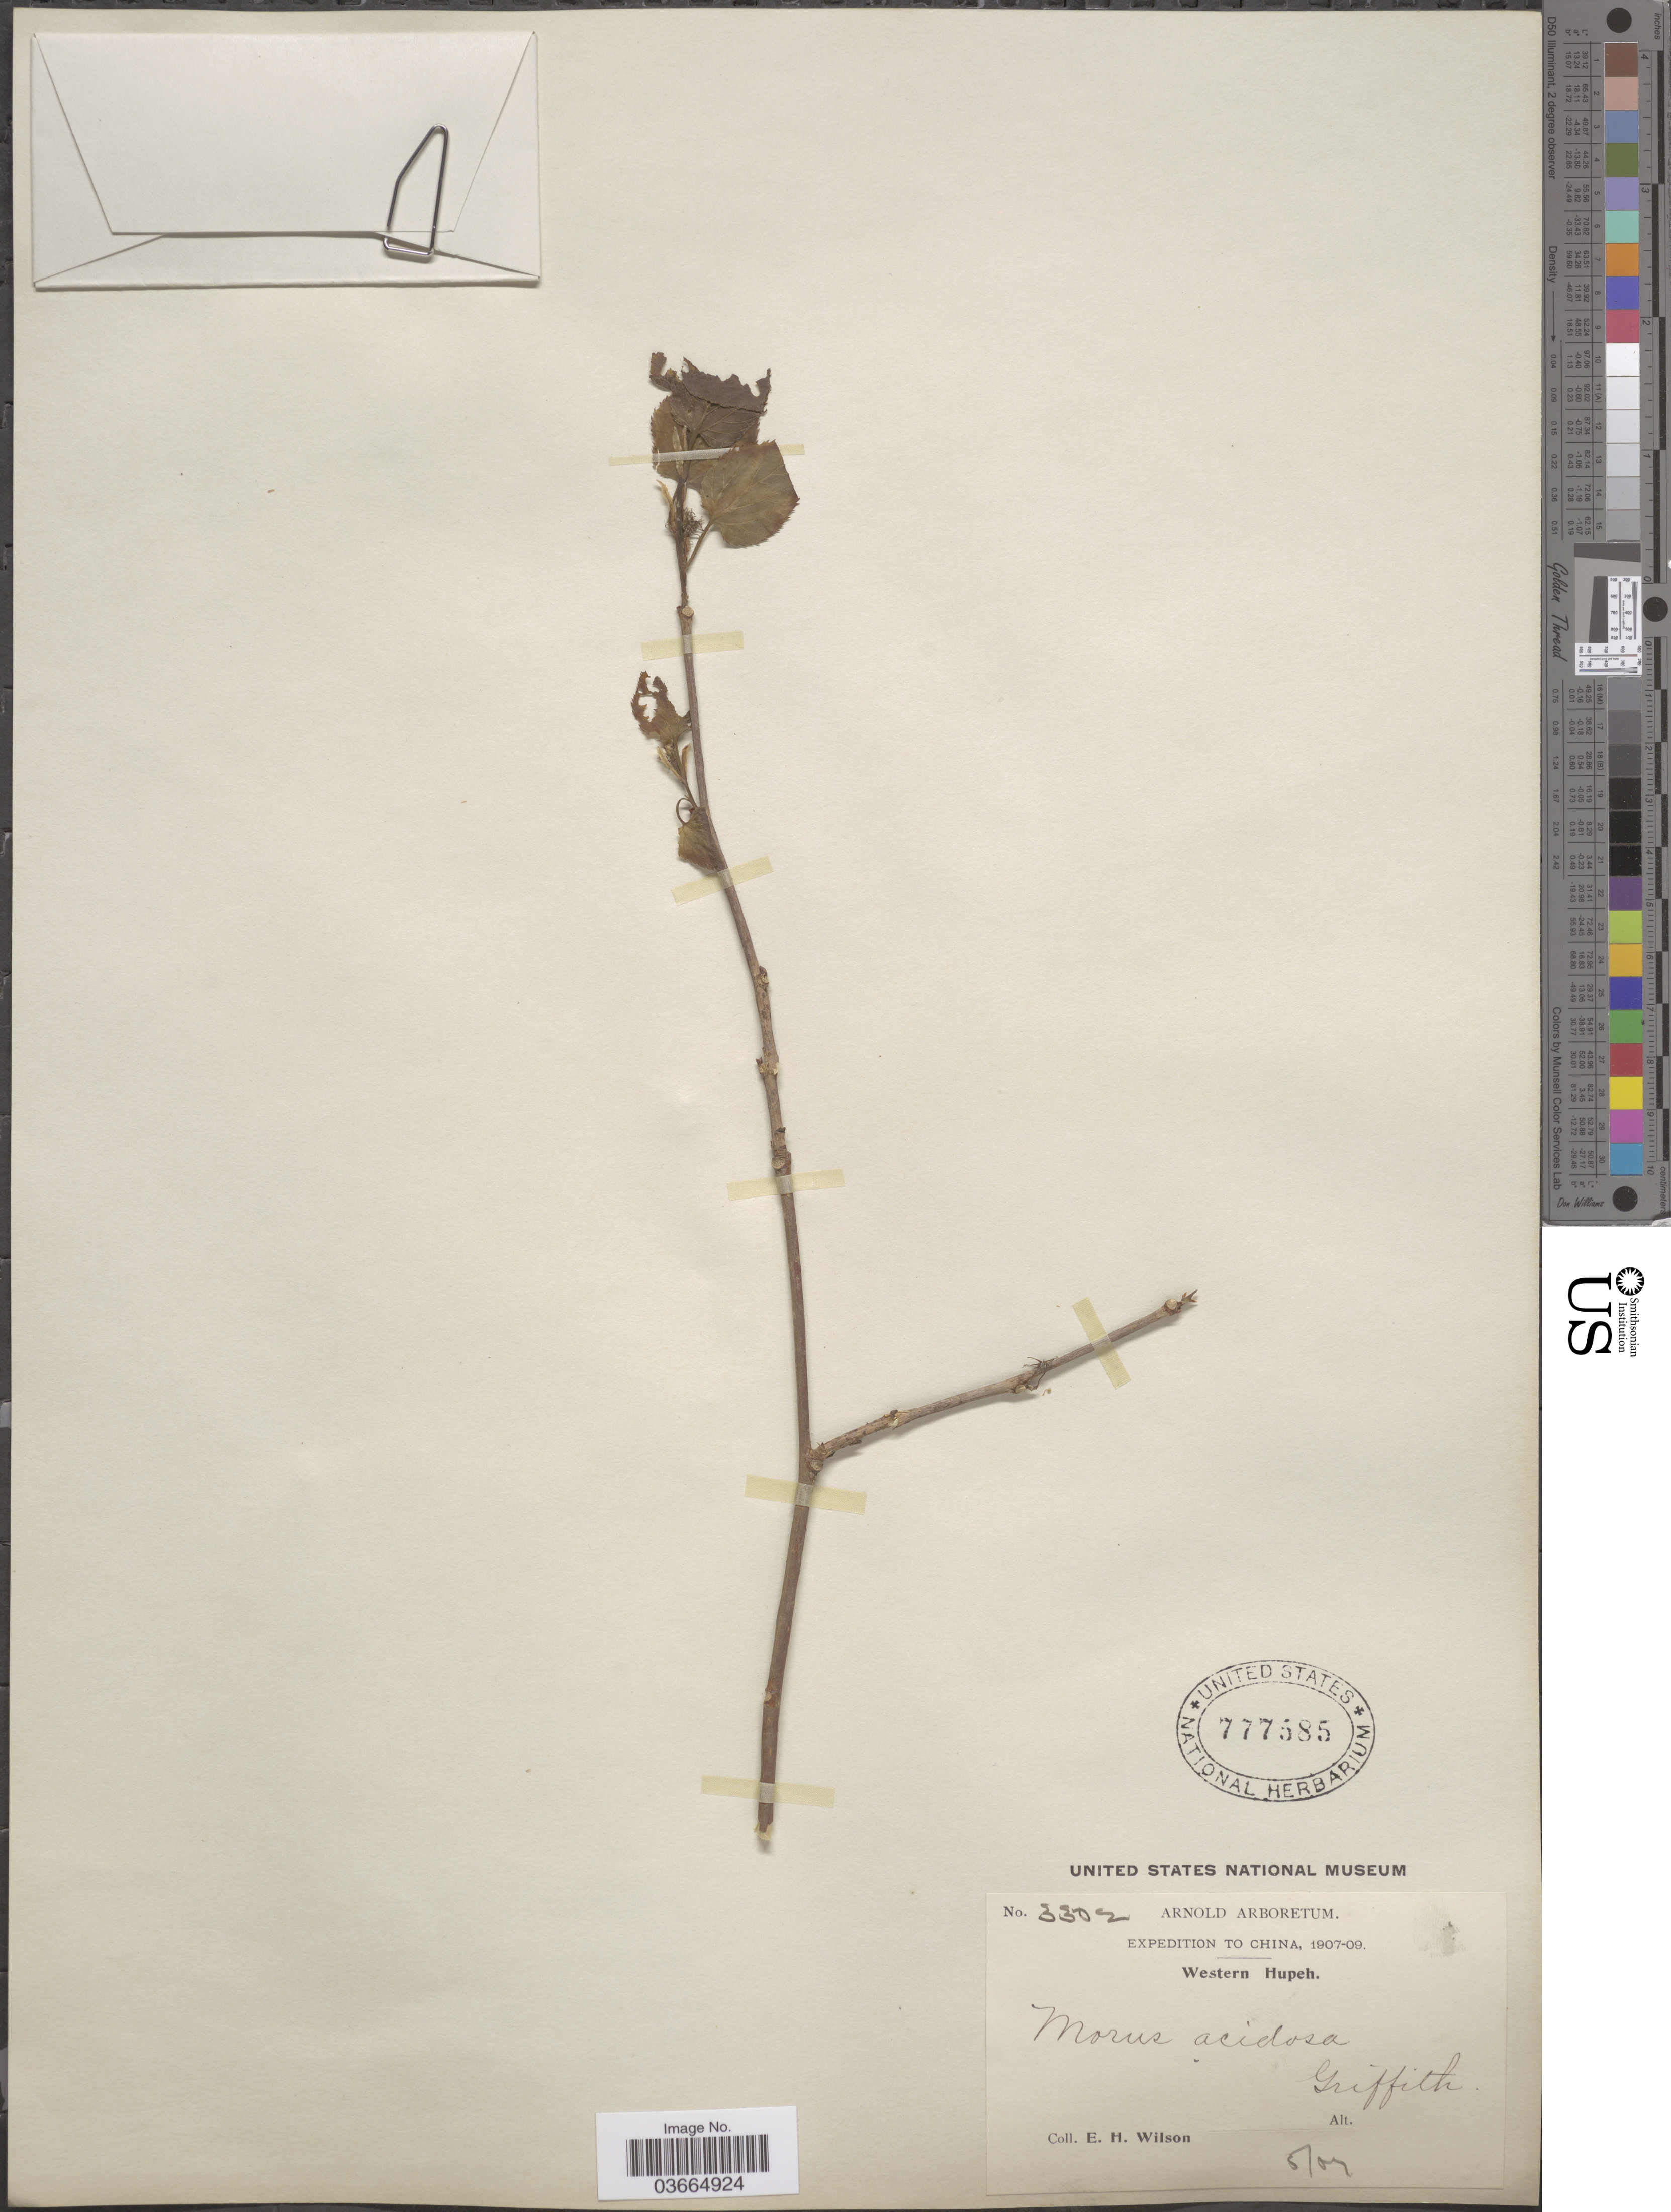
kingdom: Plantae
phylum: Tracheophyta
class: Magnoliopsida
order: Rosales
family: Moraceae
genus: Morus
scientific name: Morus acidosa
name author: Griff.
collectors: E. Wilson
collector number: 3302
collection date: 1907-05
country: China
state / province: Hubei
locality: Western Hupeh.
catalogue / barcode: US 777585